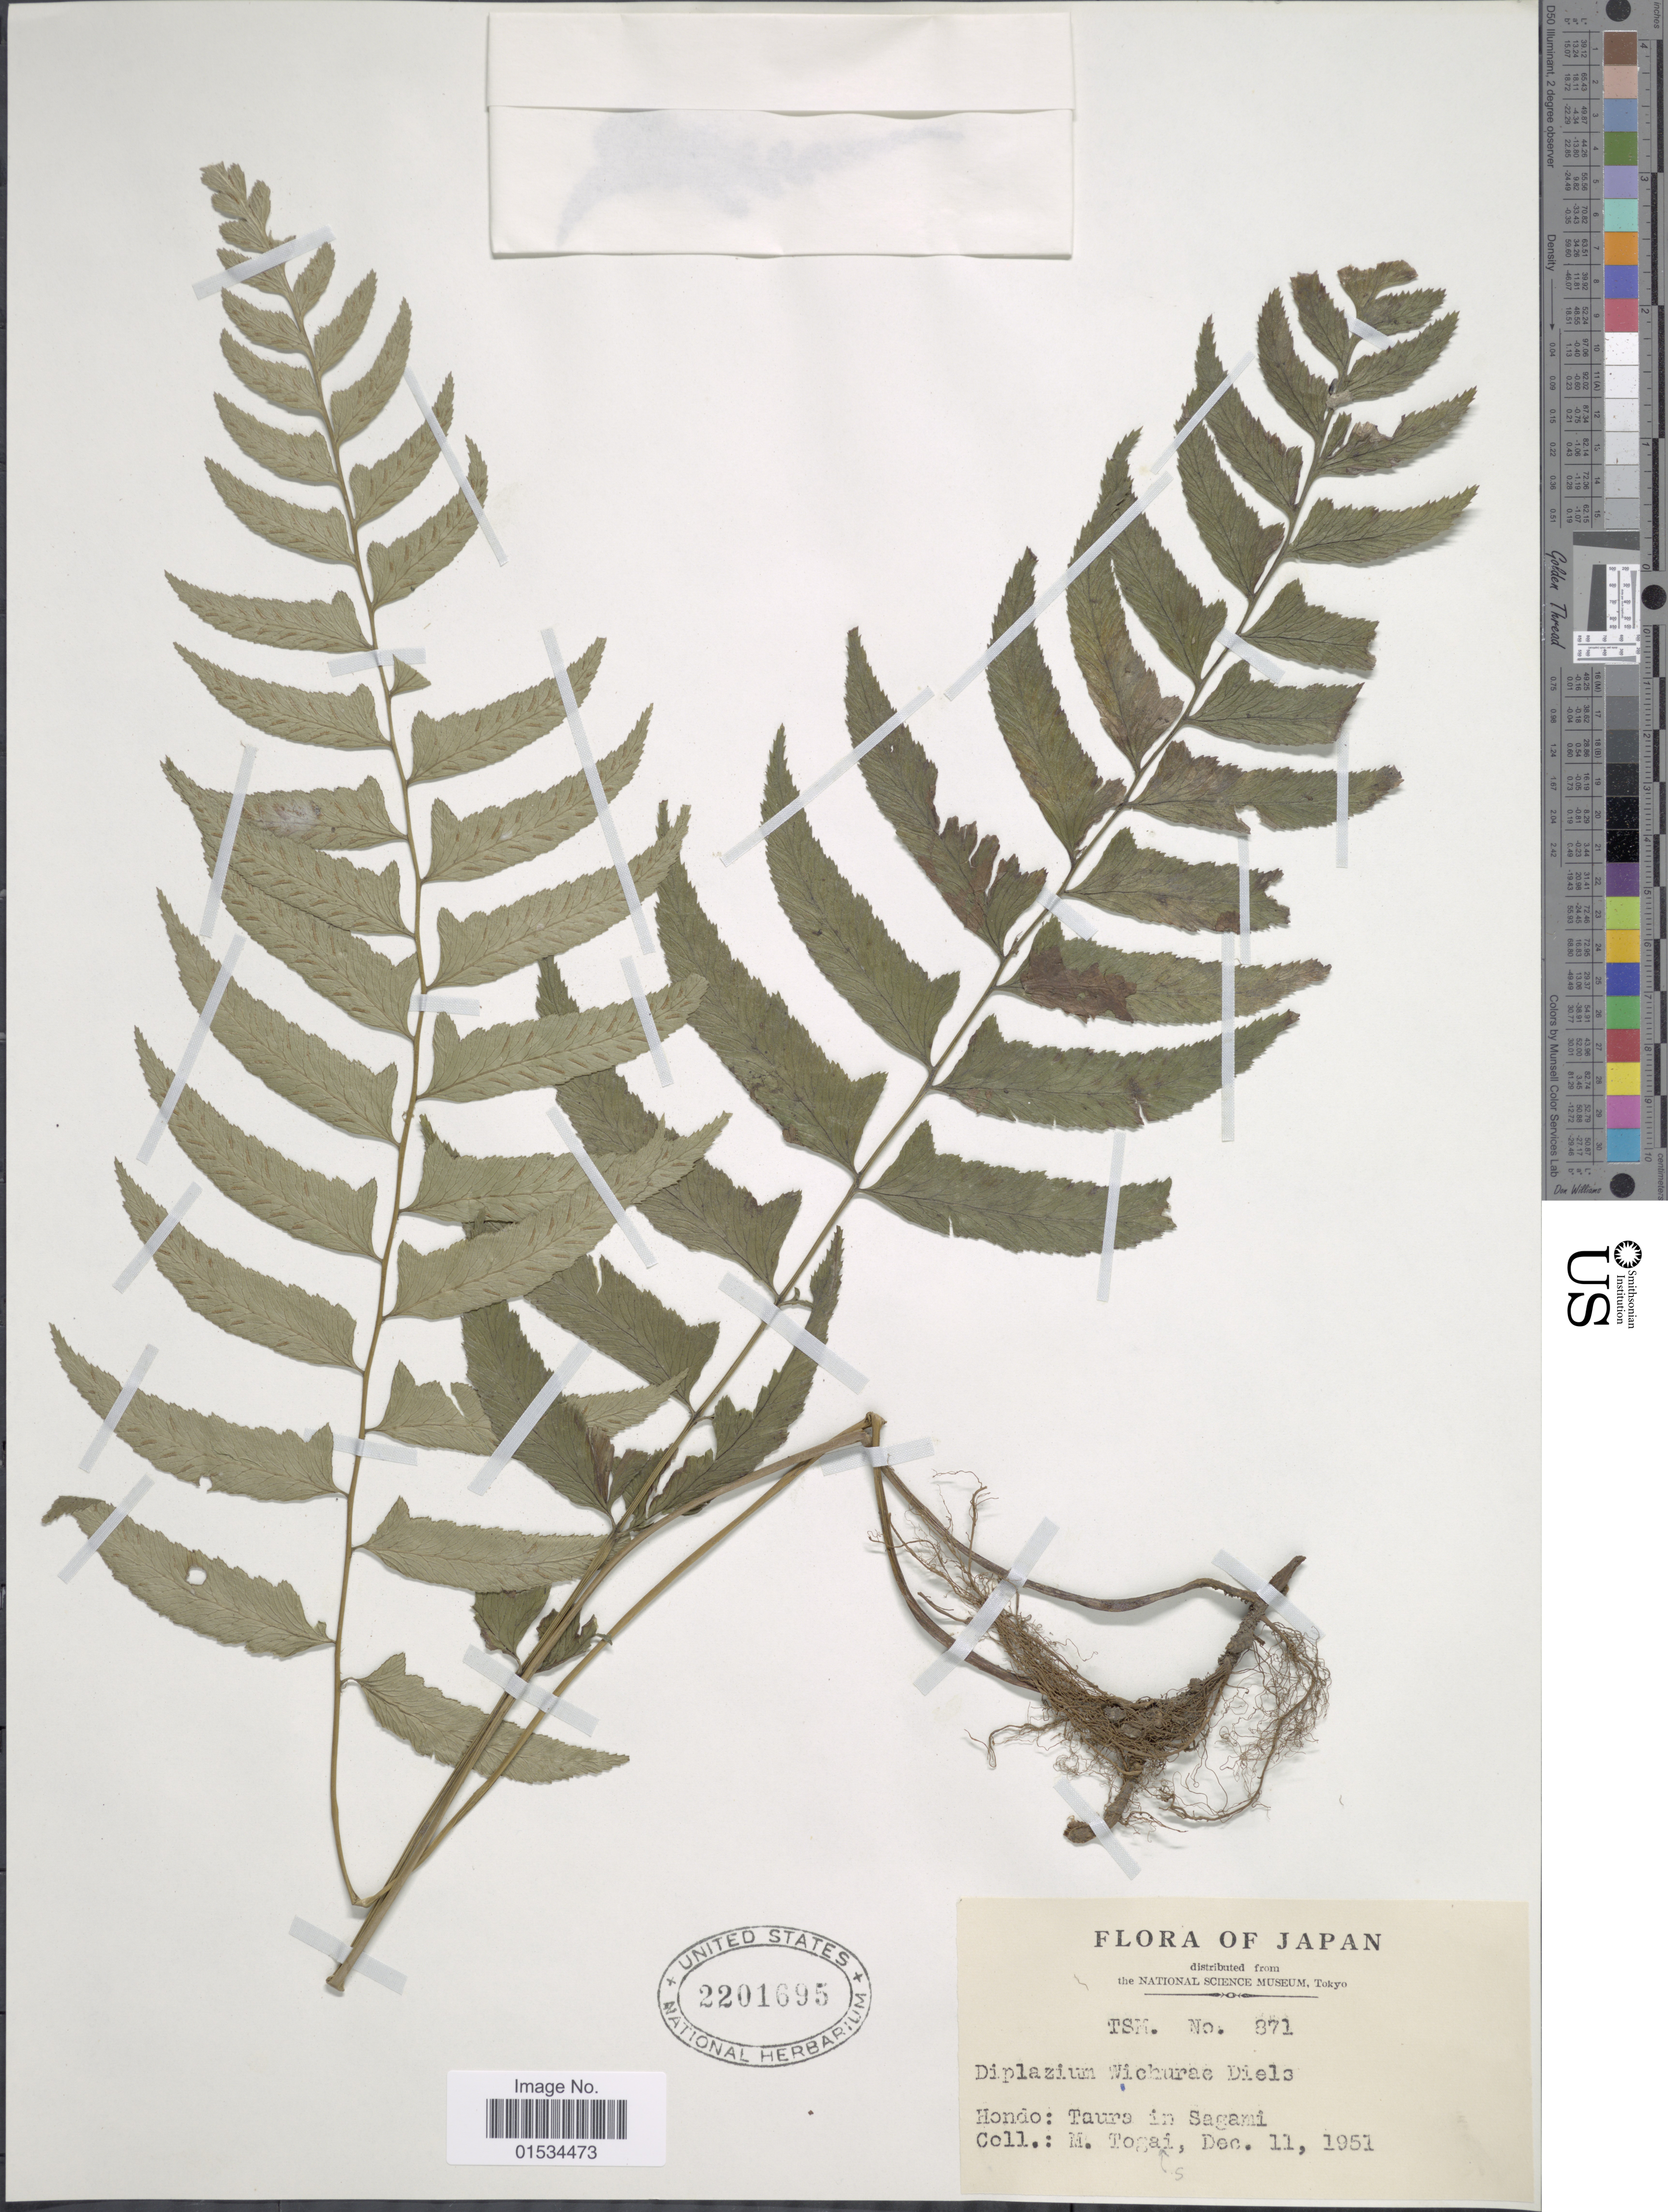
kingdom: Plantae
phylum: Tracheophyta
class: Polypodiopsida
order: Polypodiales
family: Athyriaceae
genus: Diplazium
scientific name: Diplazium wichurae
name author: (Mett.) Diels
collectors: M. Togasi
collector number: TSM 871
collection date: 1951-12-11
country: Japan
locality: Hondo: Taura in Sagami.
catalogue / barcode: US 2201695